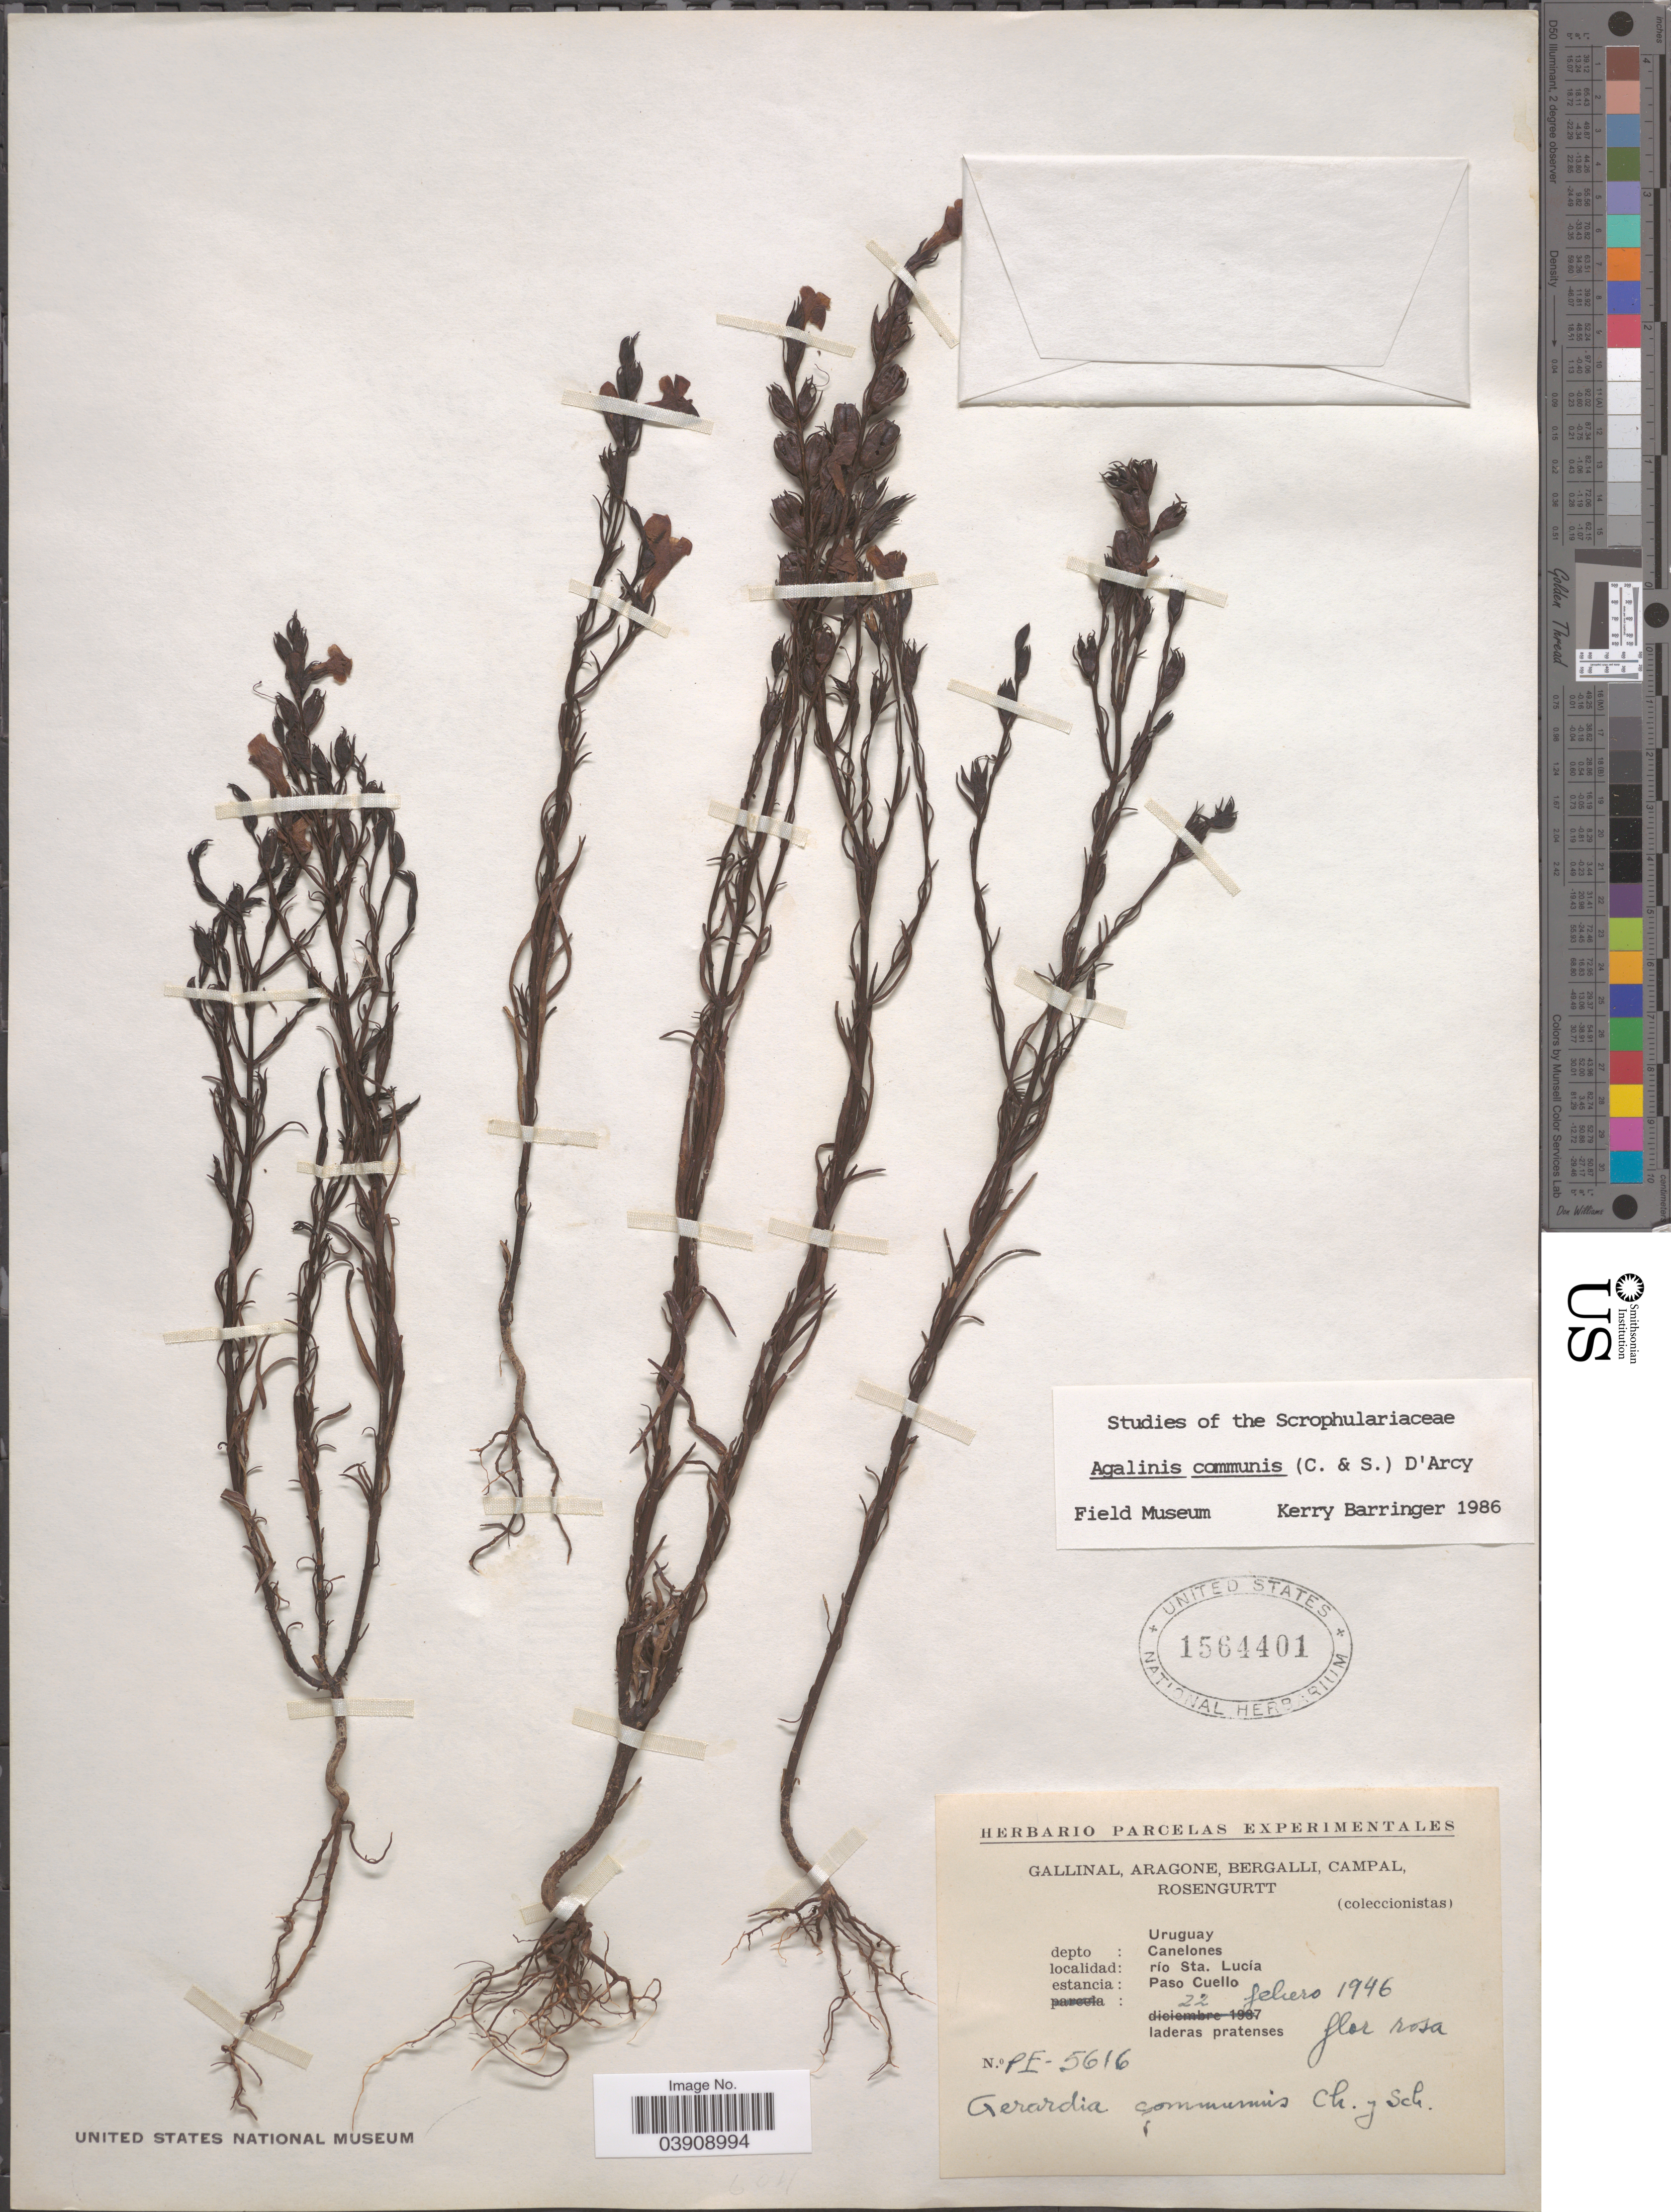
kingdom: Plantae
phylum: Tracheophyta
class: Magnoliopsida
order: Lamiales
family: Orobanchaceae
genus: Agalinis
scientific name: Agalinis communis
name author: (Cham. & Schltdl.) D'Arcy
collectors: -. Gallinal, -- Aragone, -- Bergalli, -- Campal & Rosengurtt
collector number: PE-5616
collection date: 1946-02-22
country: Uruguay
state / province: Canelones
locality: Depto: Canelones. Río Sta. Lucía. Psao Cuello.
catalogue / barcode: US 1564401